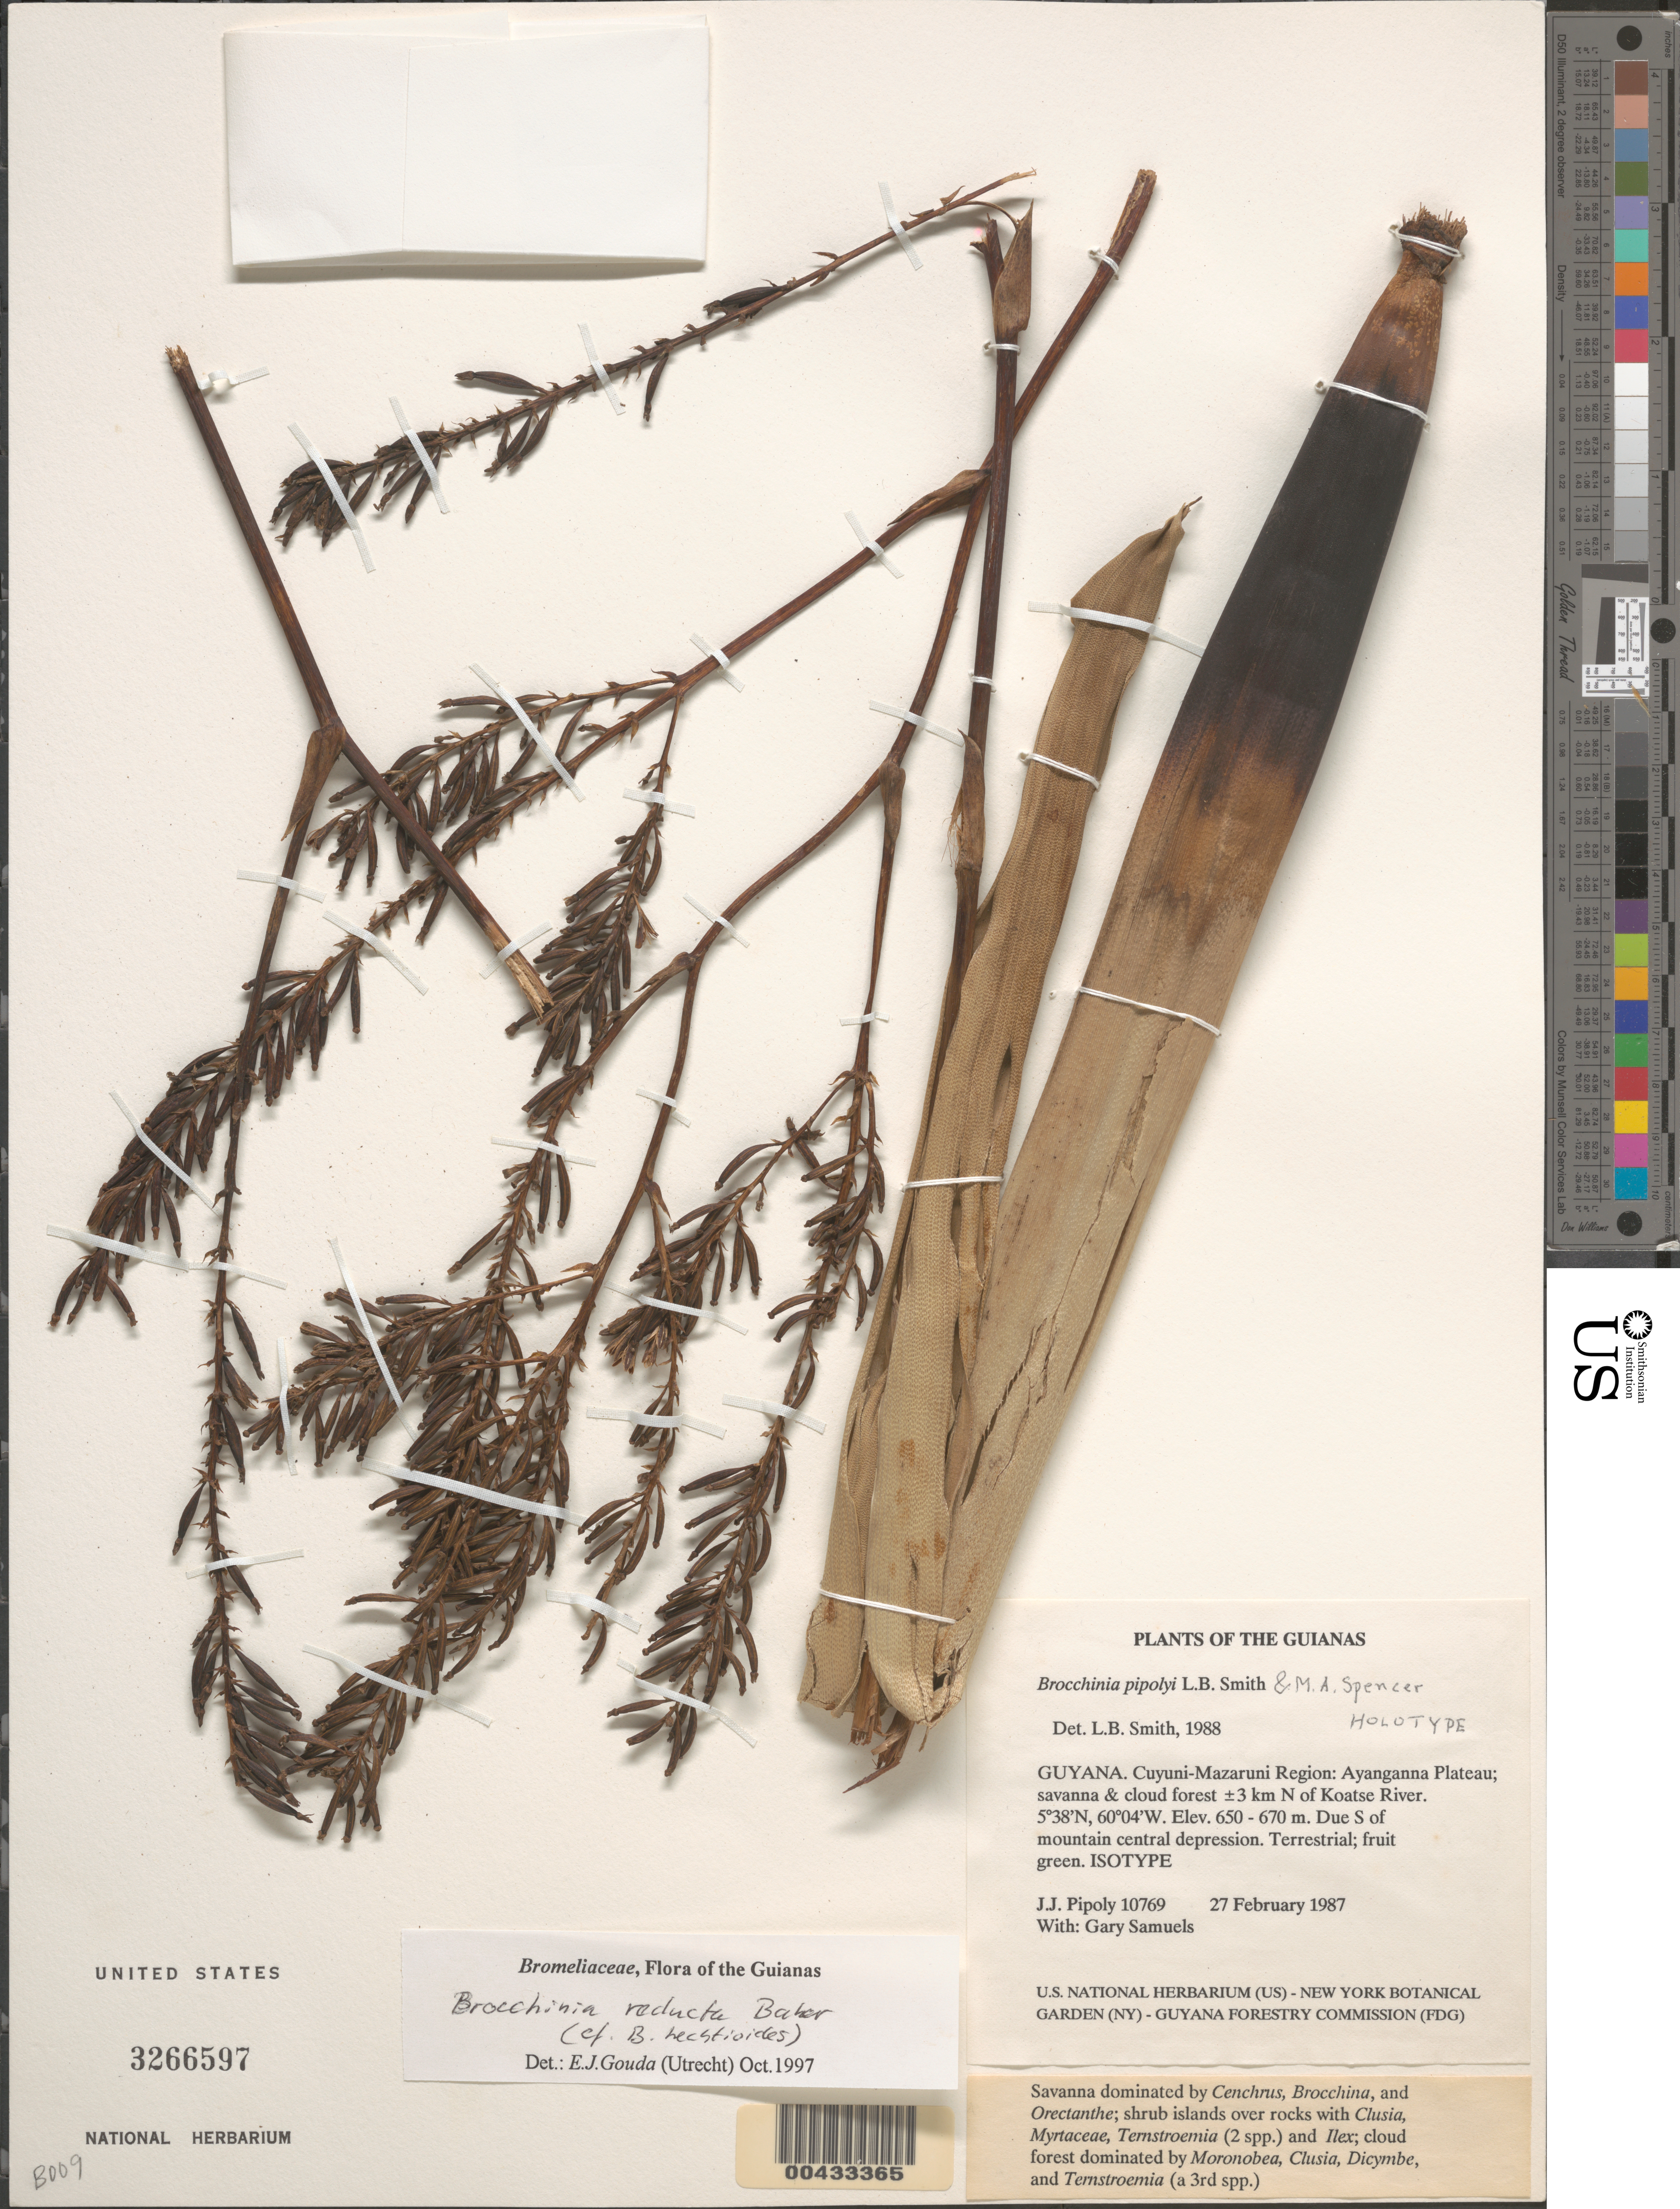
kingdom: Plantae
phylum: Tracheophyta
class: Liliopsida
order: Poales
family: Bromeliaceae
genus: Brocchinia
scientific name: Brocchinia pipolyi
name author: L.B. Sm. & M.A. Spencer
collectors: J. J. Pipoly & G. Samuels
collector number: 10769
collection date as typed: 27 Feb 1987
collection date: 1987-02-27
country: Guyana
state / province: Cuyuni-mazaruni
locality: Ayanganna plateau, ca. 3 km n of koatse river, due s of mountain central depression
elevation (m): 650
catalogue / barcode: US 3266597